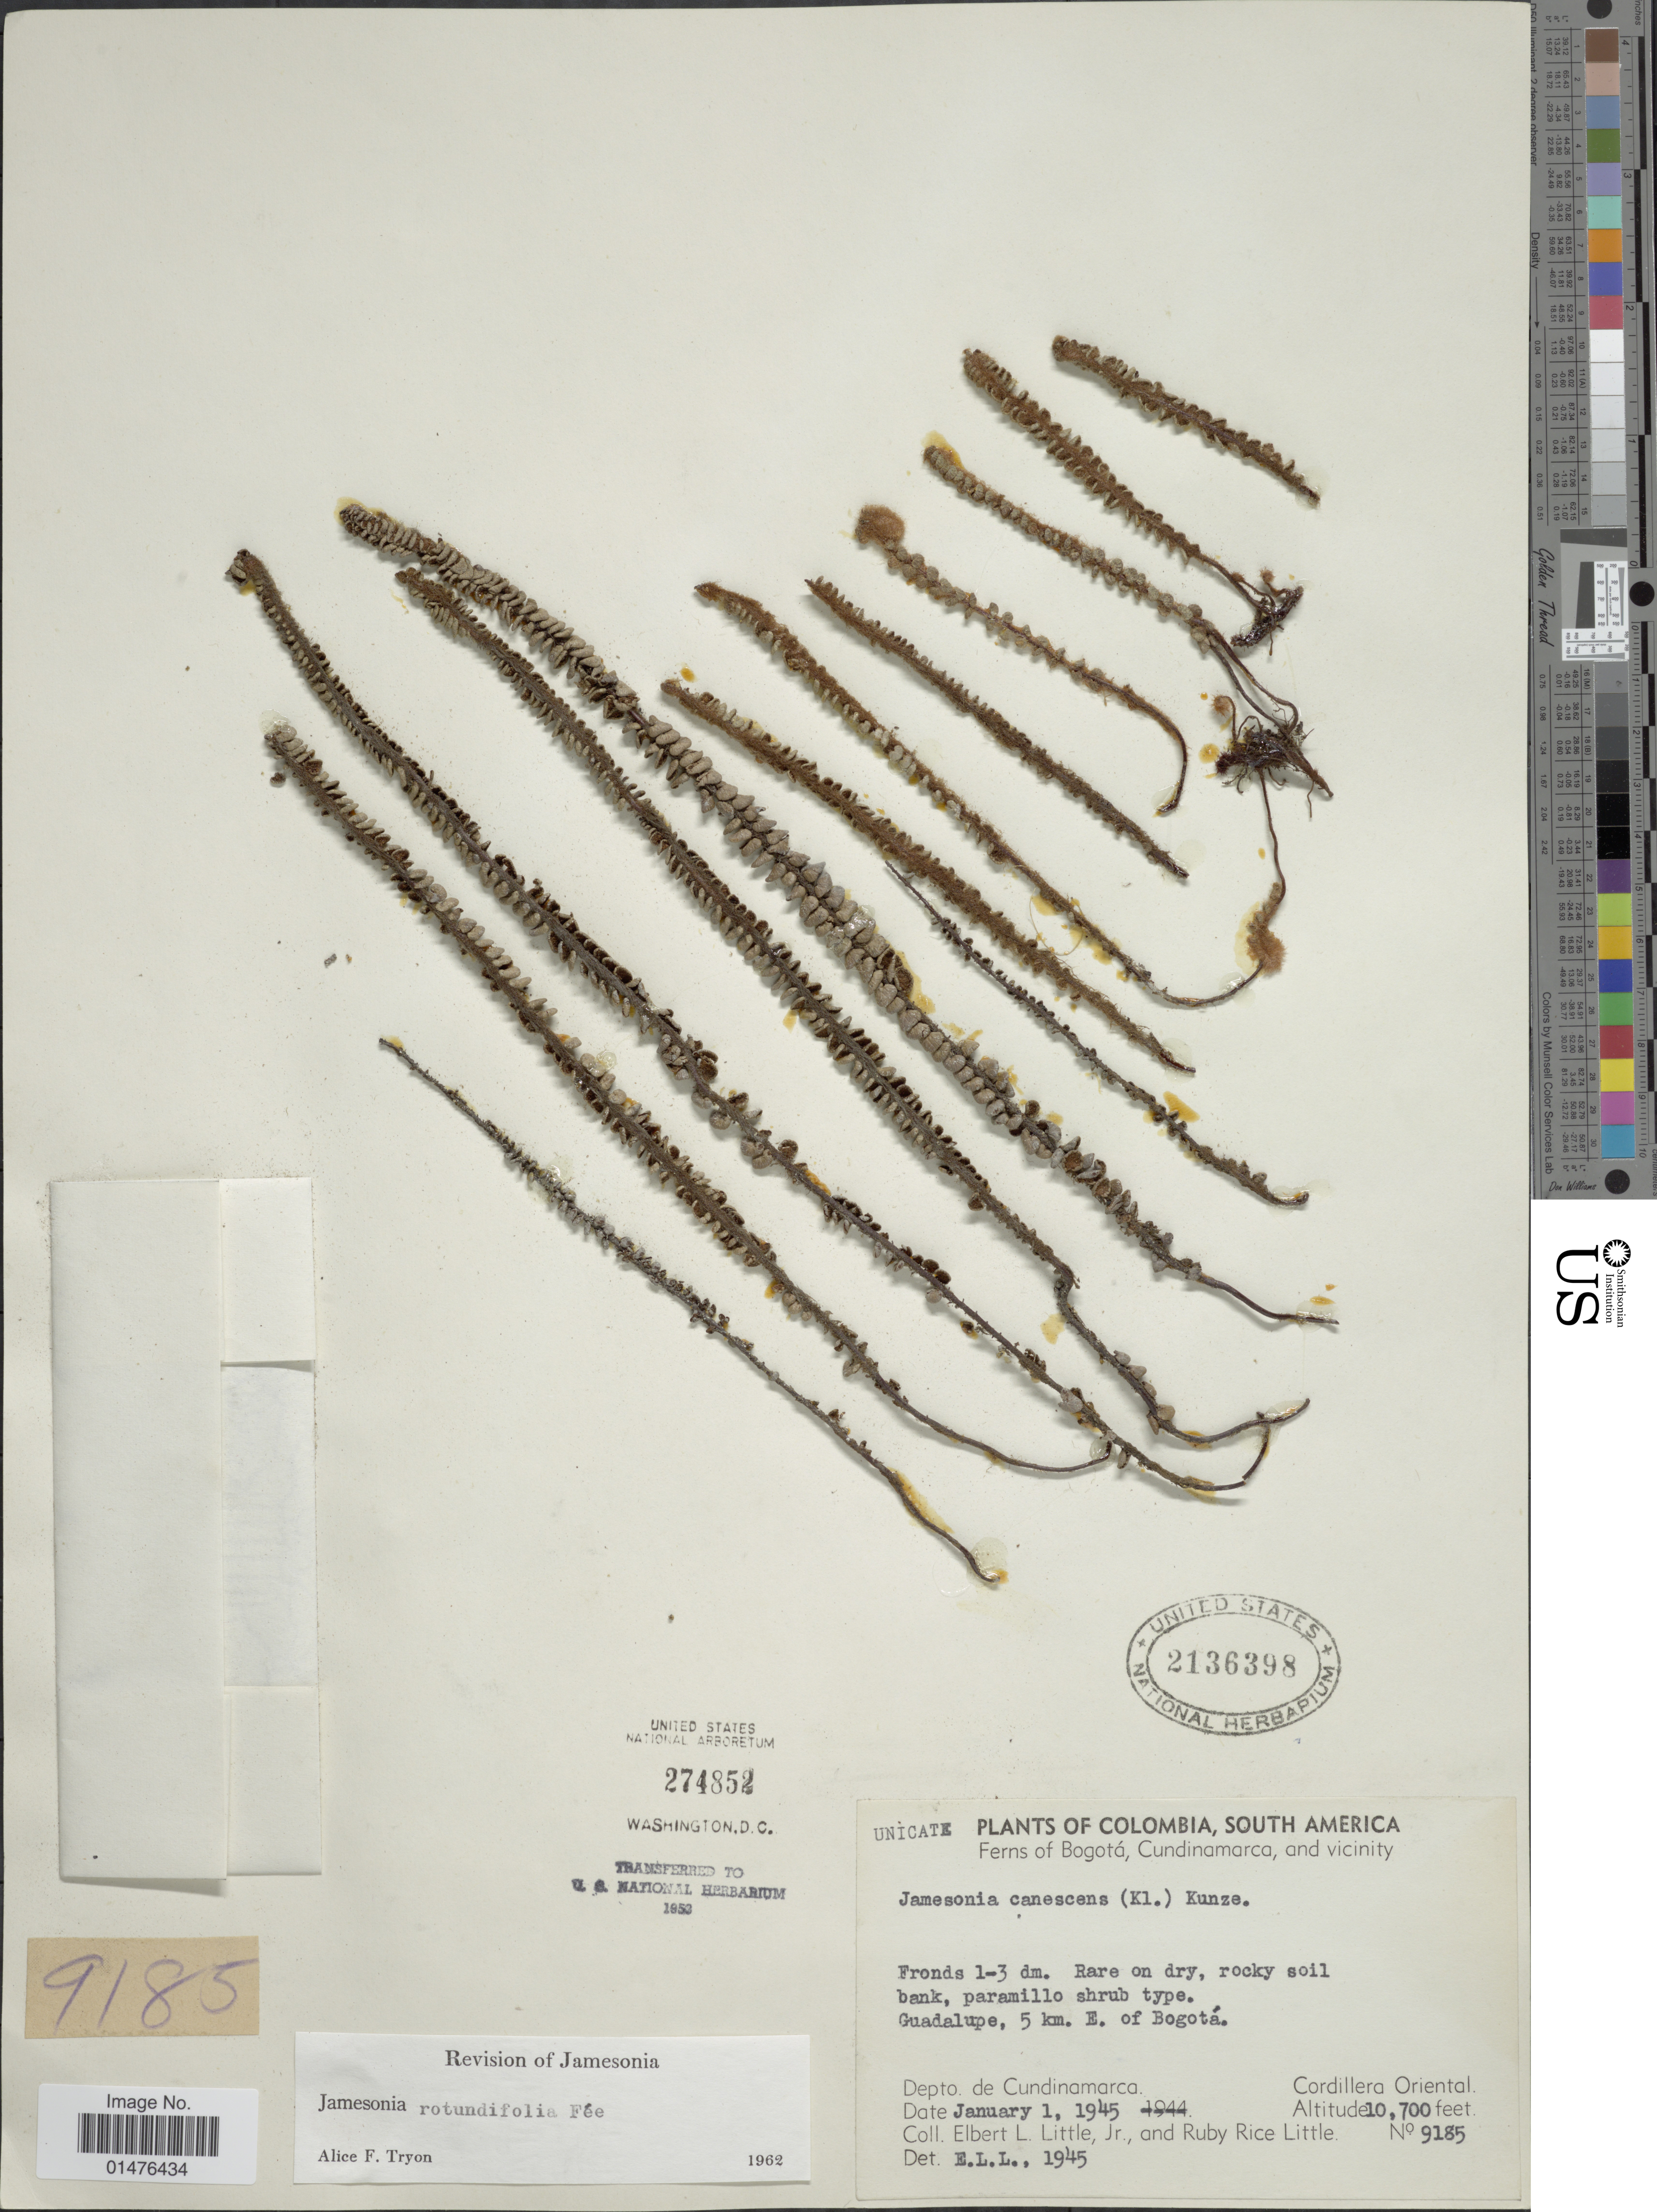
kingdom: Plantae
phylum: Tracheophyta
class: Polypodiopsida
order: Polypodiales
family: Pteridaceae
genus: Jamesonia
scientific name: Jamesonia rotundifolia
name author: Fée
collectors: E. L. Little & R. R. Little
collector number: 9185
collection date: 1945-01-01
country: Colombia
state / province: Cundinamarca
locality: Bogotá, and vicinity, Dept. Cunidnamarca, Cordillera Oriental, Guadalupe, 5 km. E of Bogotá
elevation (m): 3261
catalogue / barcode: US 2136398